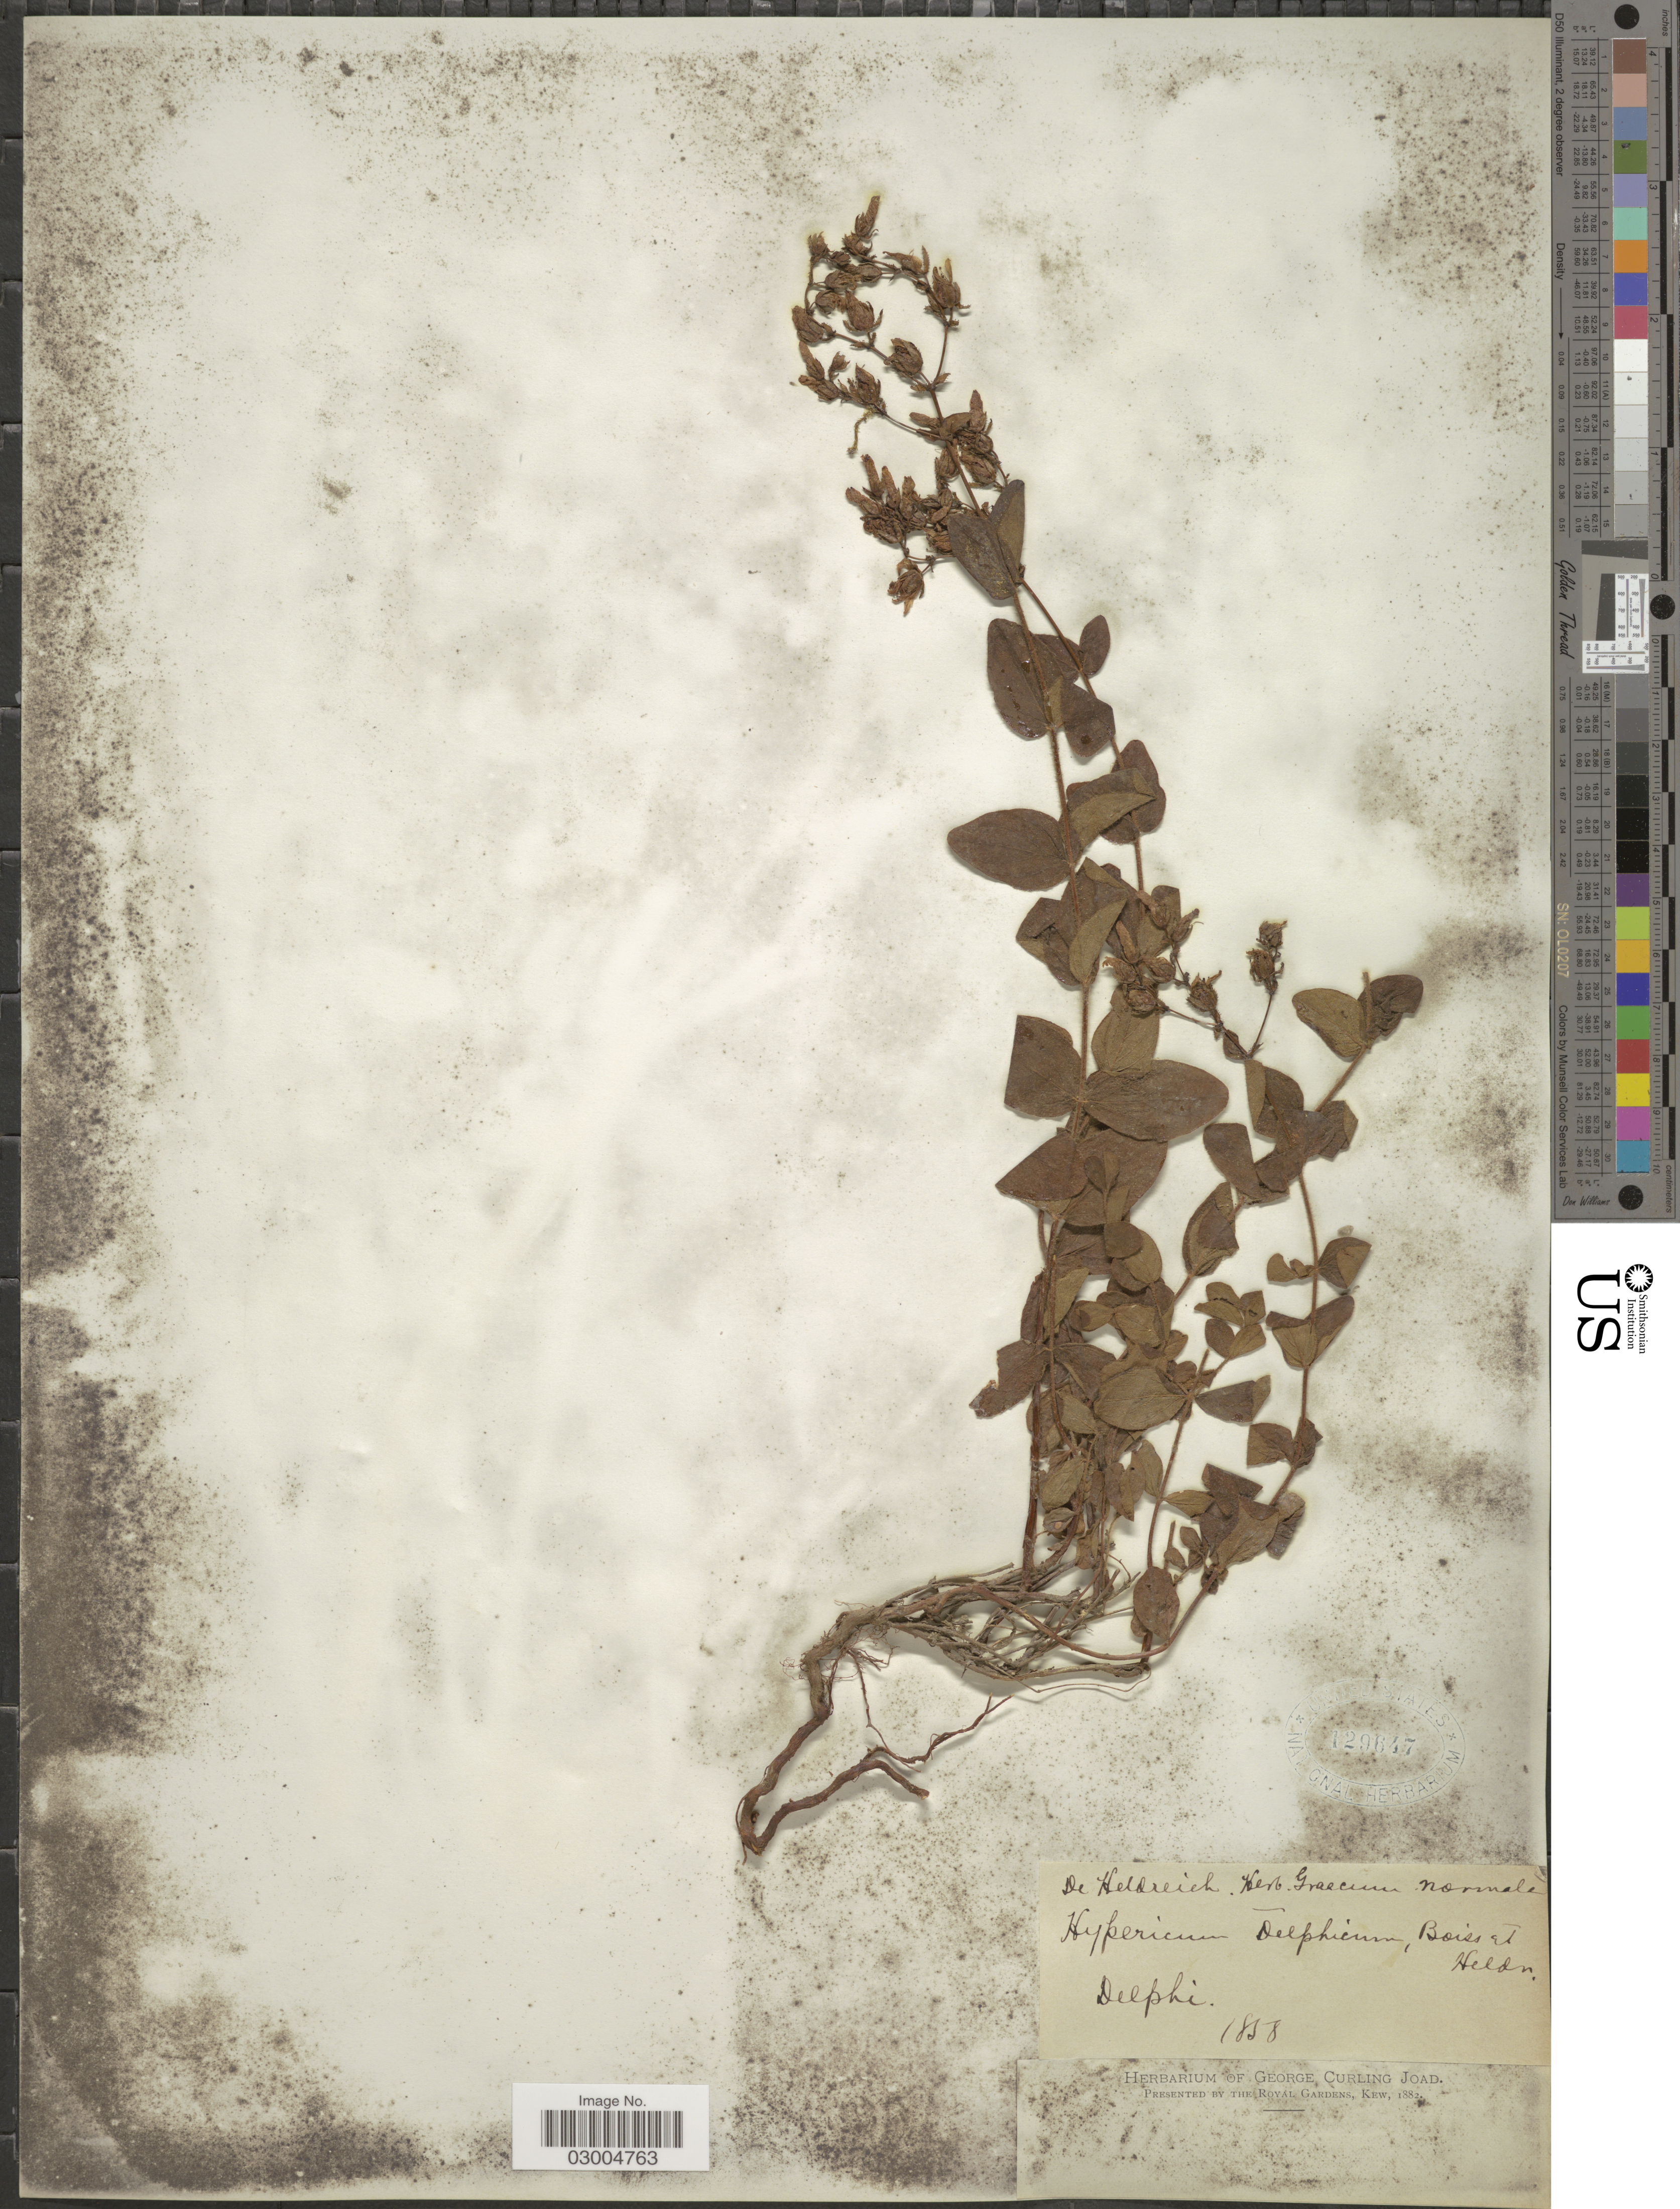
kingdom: Plantae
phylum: Tracheophyta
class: Magnoliopsida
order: Malpighiales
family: Hypericaceae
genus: Hypericum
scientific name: Hypericum delphinense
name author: Vill.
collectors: -. De Heldreich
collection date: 1858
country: Greece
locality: Delphi [unsure placement]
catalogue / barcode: US 129647